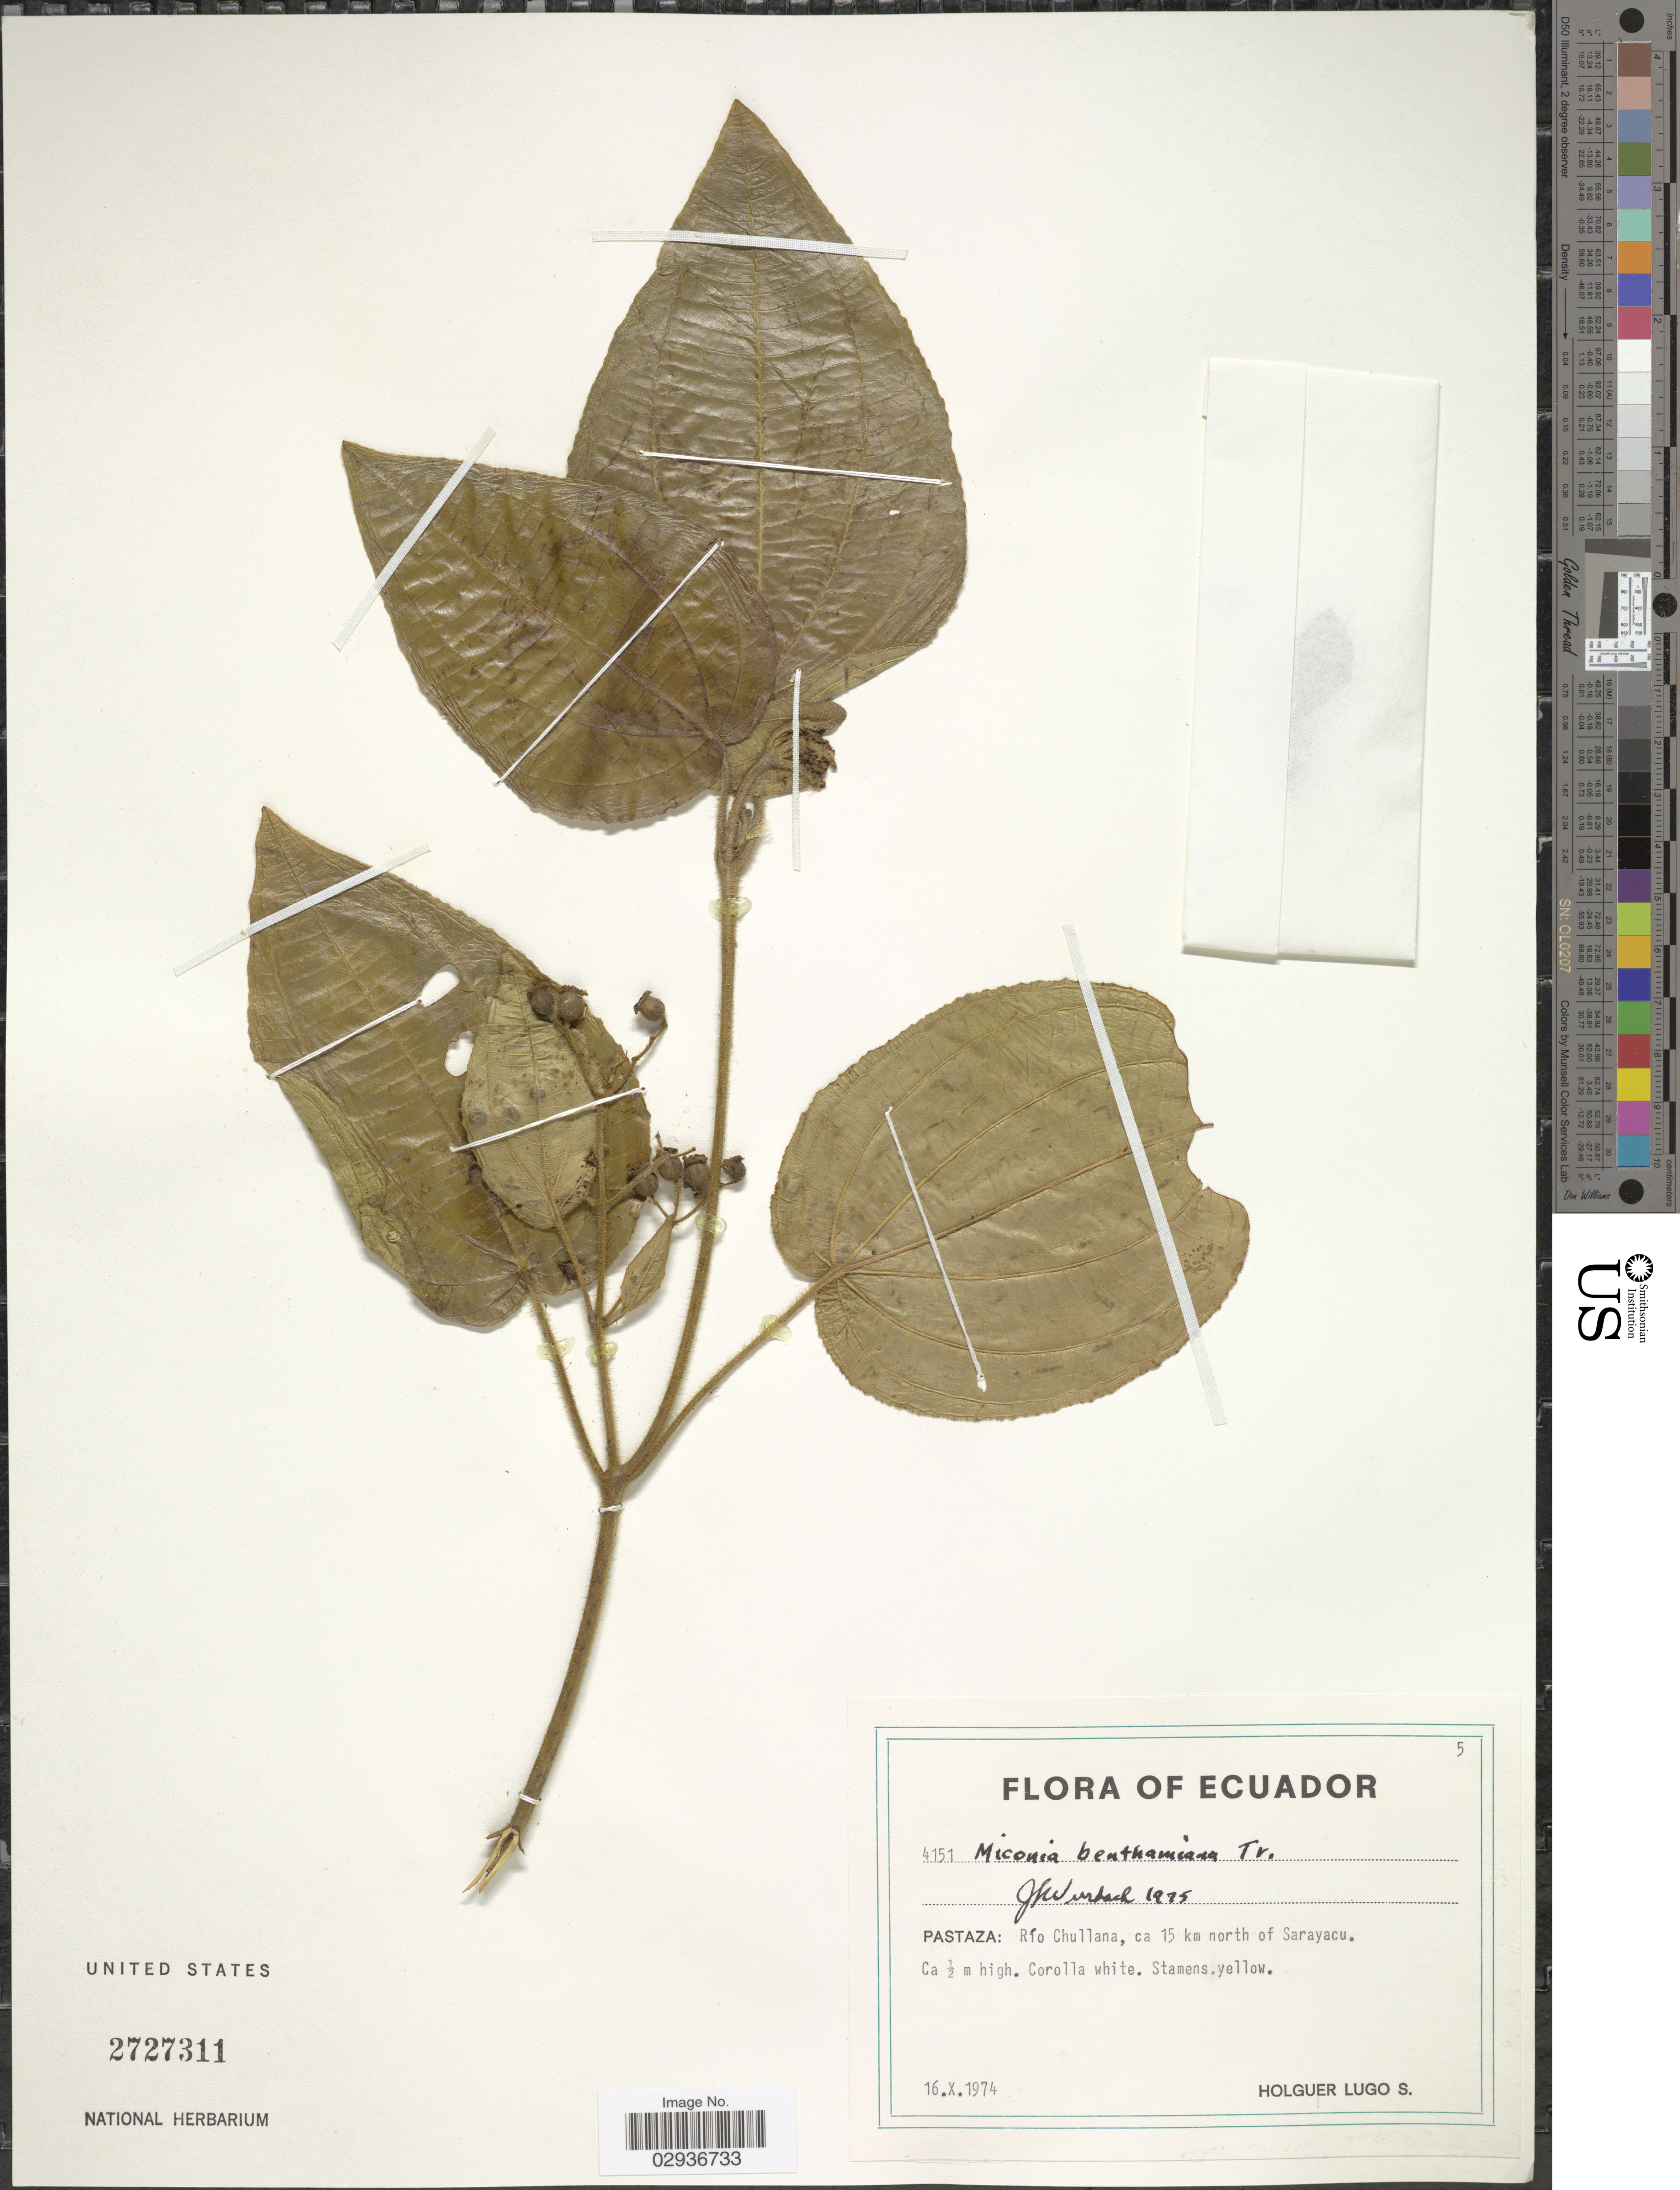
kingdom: Plantae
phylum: Tracheophyta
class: Magnoliopsida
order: Myrtales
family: Melastomataceae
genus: Miconia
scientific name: Miconia benthamiana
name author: Triana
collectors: H. Lugo S.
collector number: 4151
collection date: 1974-10-16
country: Ecuador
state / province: Pastaza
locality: Río Chullana, ca 15 km north of Sarayacu.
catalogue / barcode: US 2727311